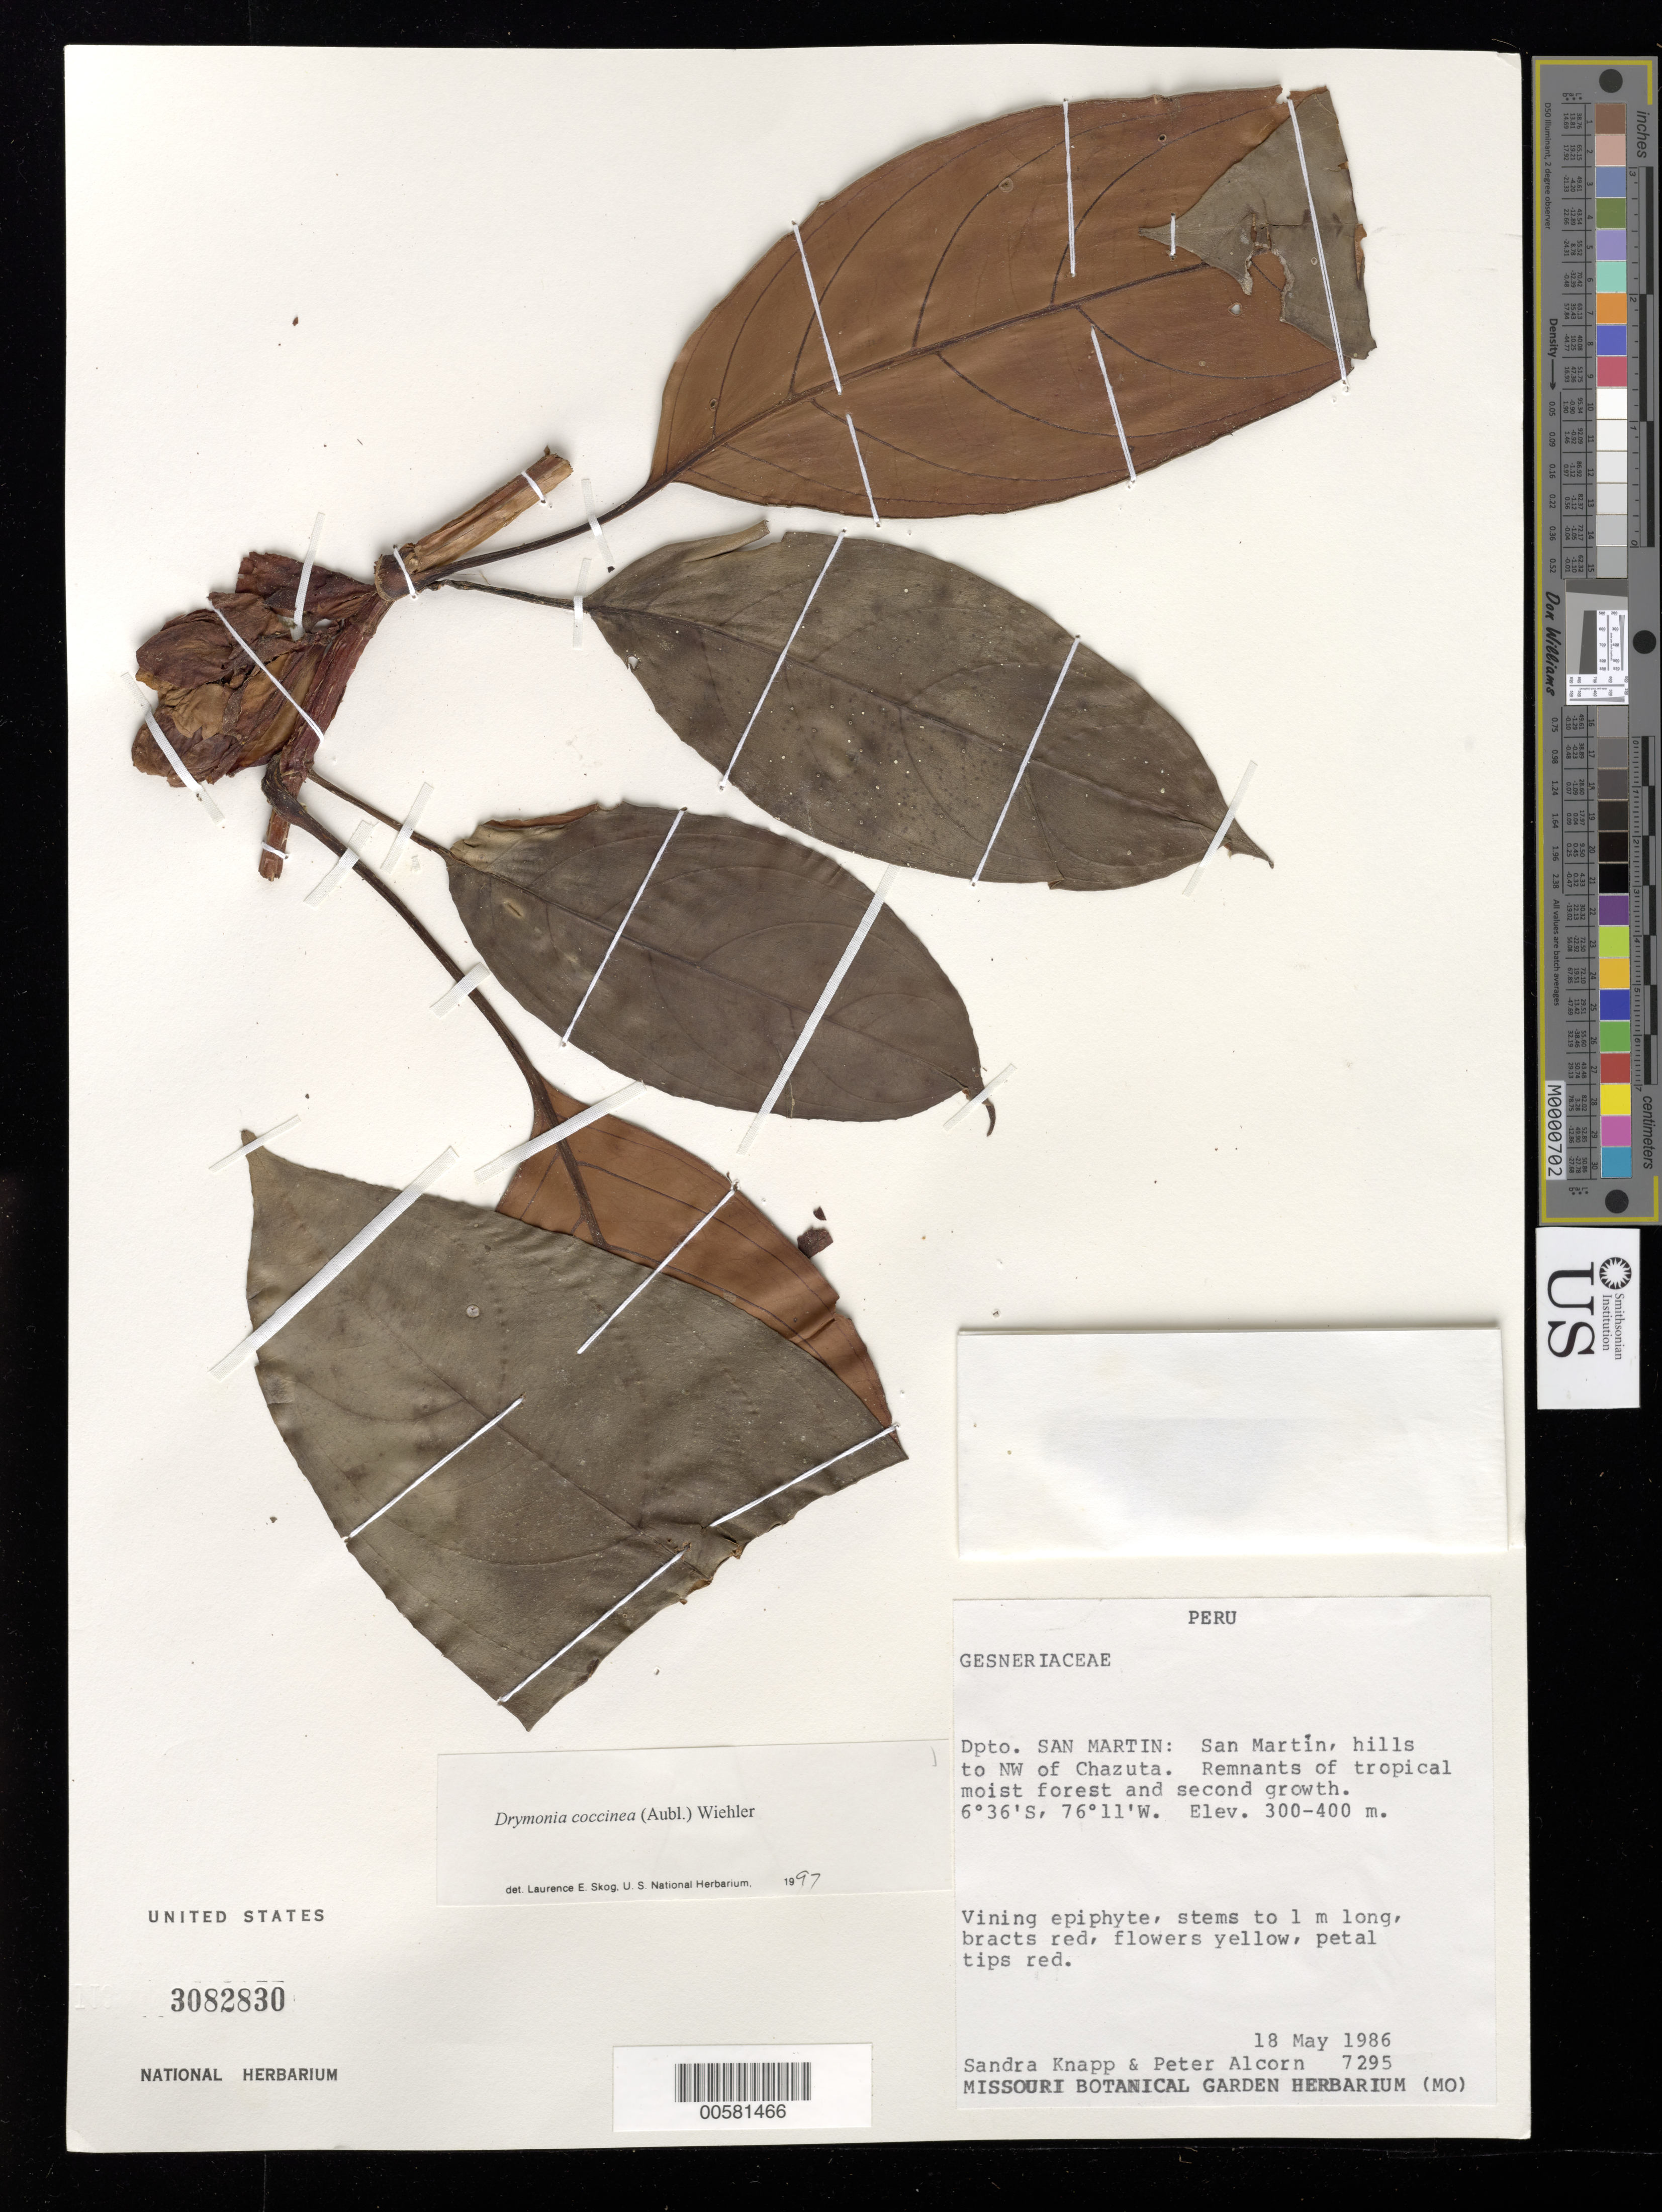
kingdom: Plantae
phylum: Tracheophyta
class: Magnoliopsida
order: Lamiales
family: Gesneriaceae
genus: Drymonia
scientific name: Drymonia coccinea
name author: (Aubl.) Wiehler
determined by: Skog, Laurence E.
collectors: S. Knapp & P. Alcorn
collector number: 7295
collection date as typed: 18 May 1986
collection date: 1986-05-18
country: Peru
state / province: San Martín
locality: San Martín; hills to NW of Chazuta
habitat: Remnants of tropical moist forest and second growth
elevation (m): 300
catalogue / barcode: US 3082830